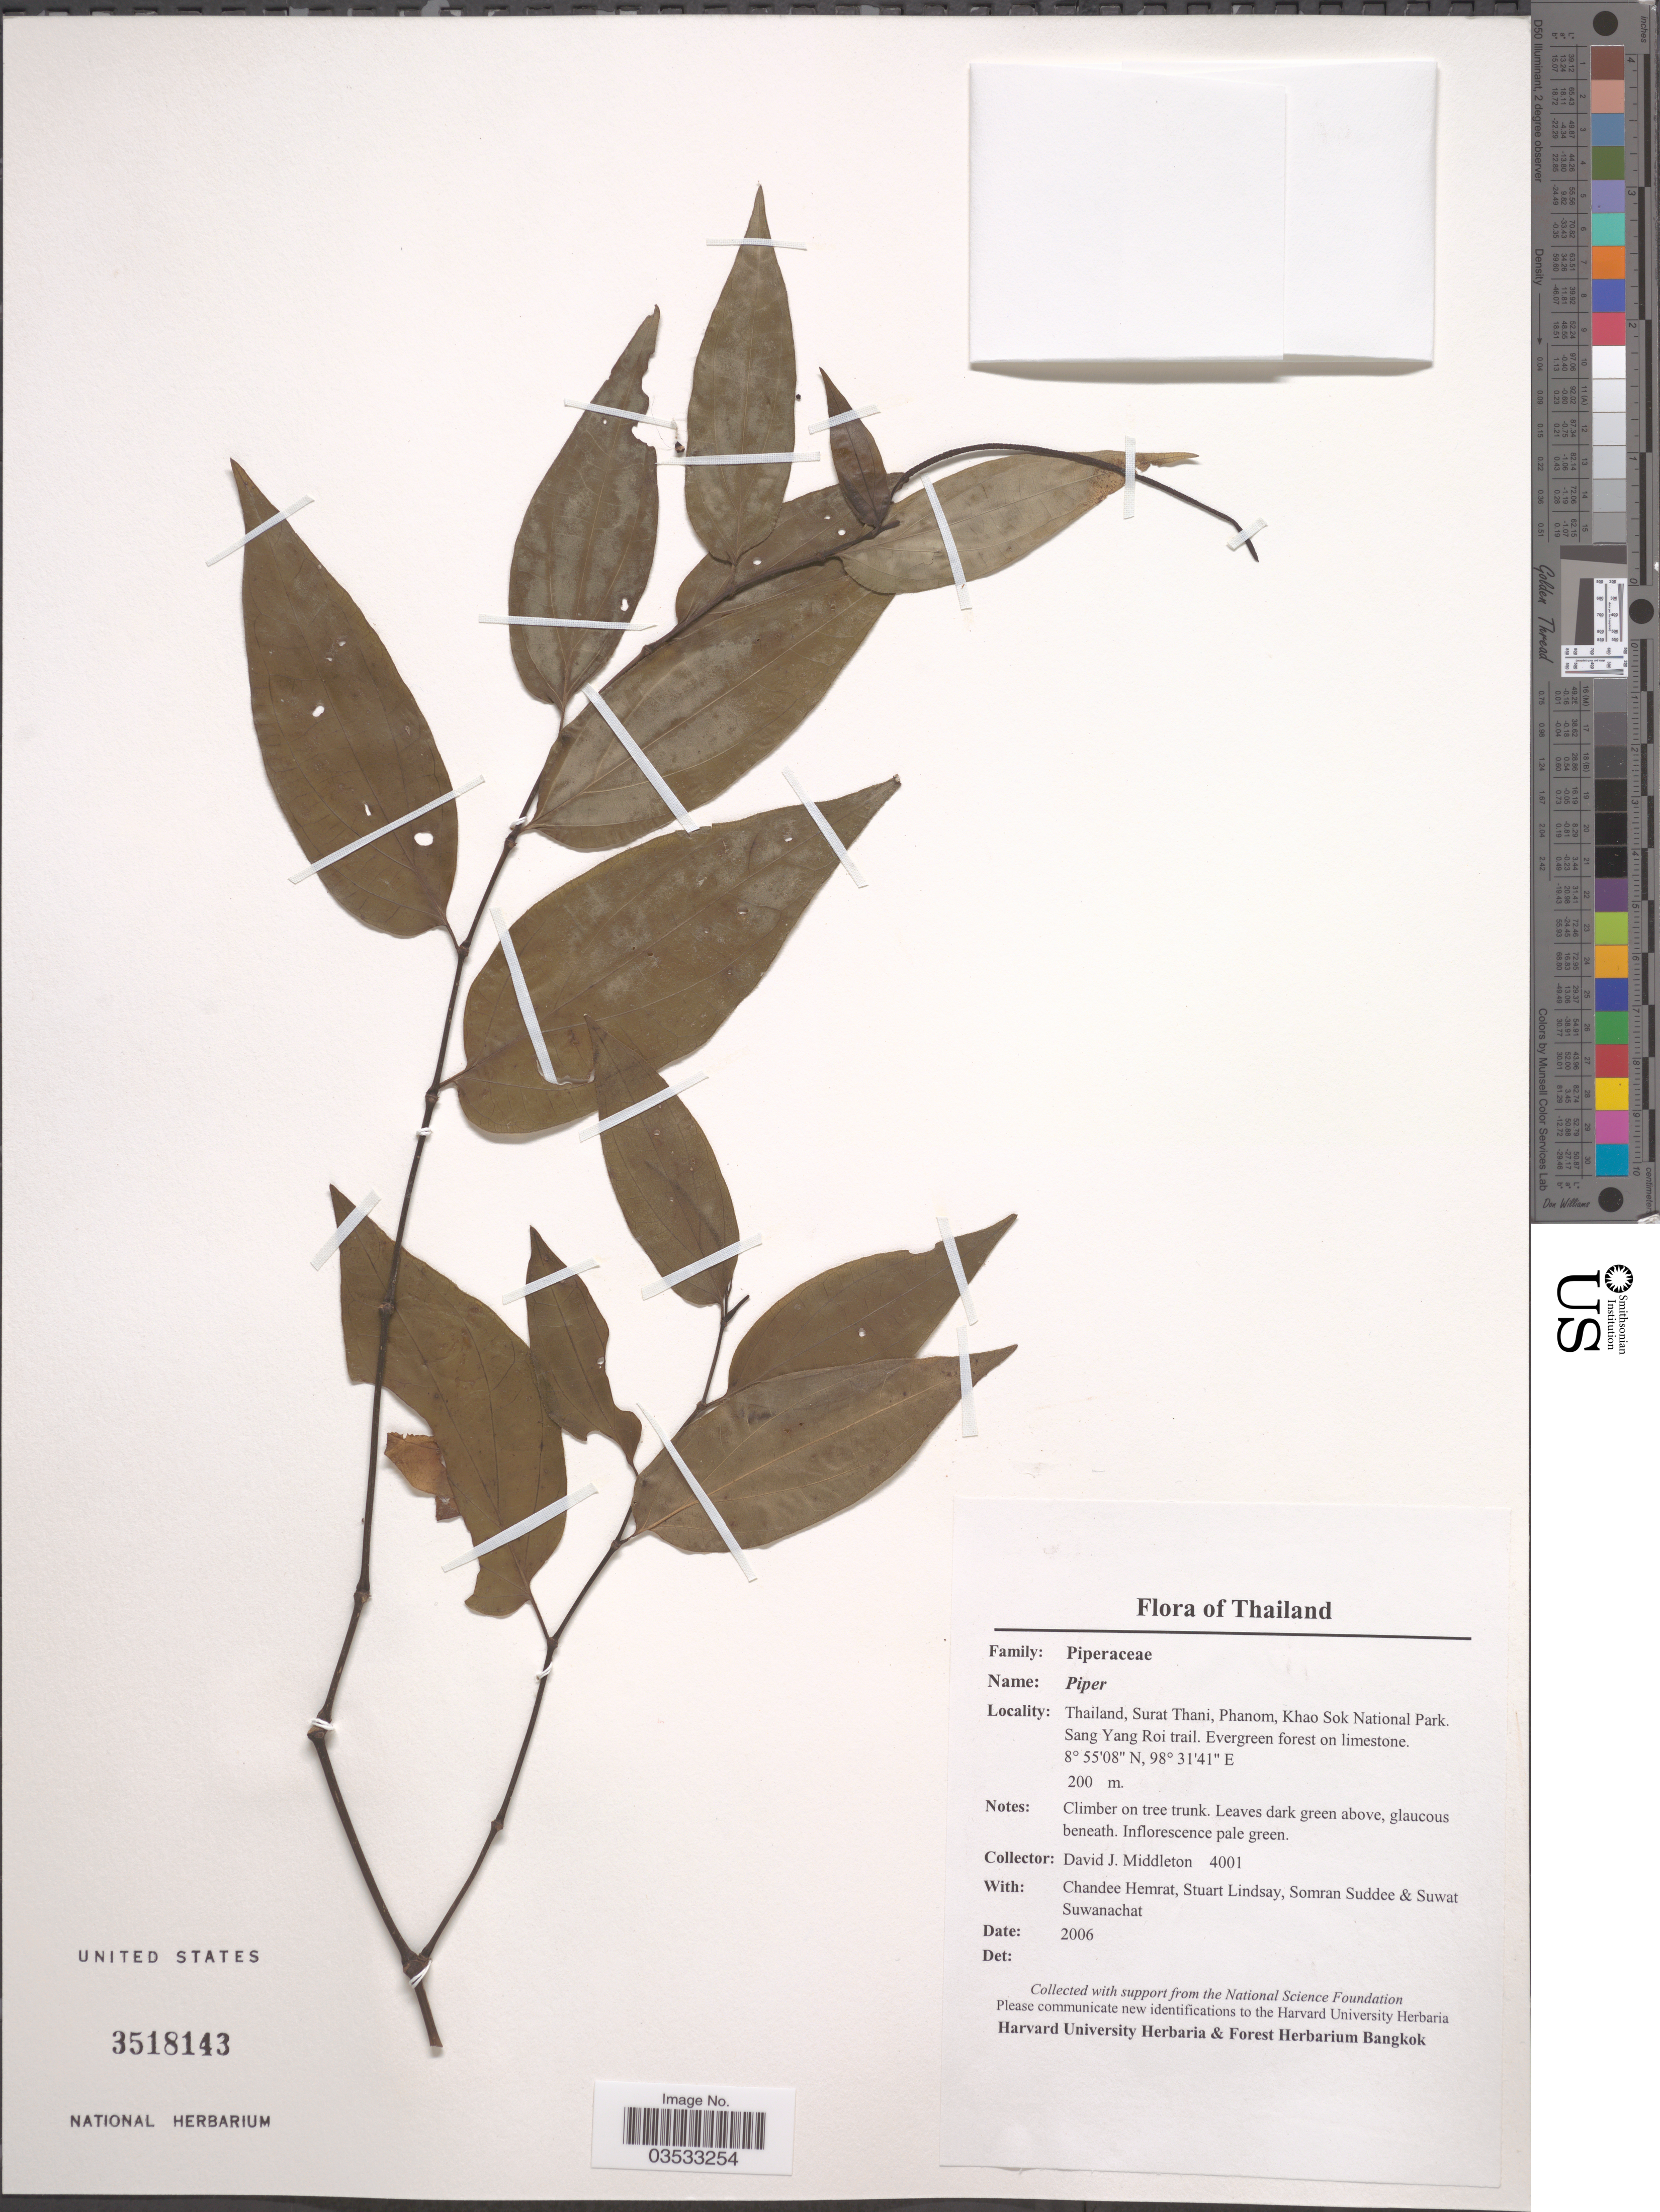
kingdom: Plantae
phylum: Tracheophyta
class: Magnoliopsida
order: Piperales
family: Piperaceae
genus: Piper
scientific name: Piper sp.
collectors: D. J. Middleton, C. Hemrat, S. Lindsay, S. Suddee & S. Suwanachat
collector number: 4001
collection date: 2006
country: Thailand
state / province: Surat Thani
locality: Phanom, Khao Sok National Parl. Sang Yang Roi trail.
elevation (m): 200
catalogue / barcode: US 3518143